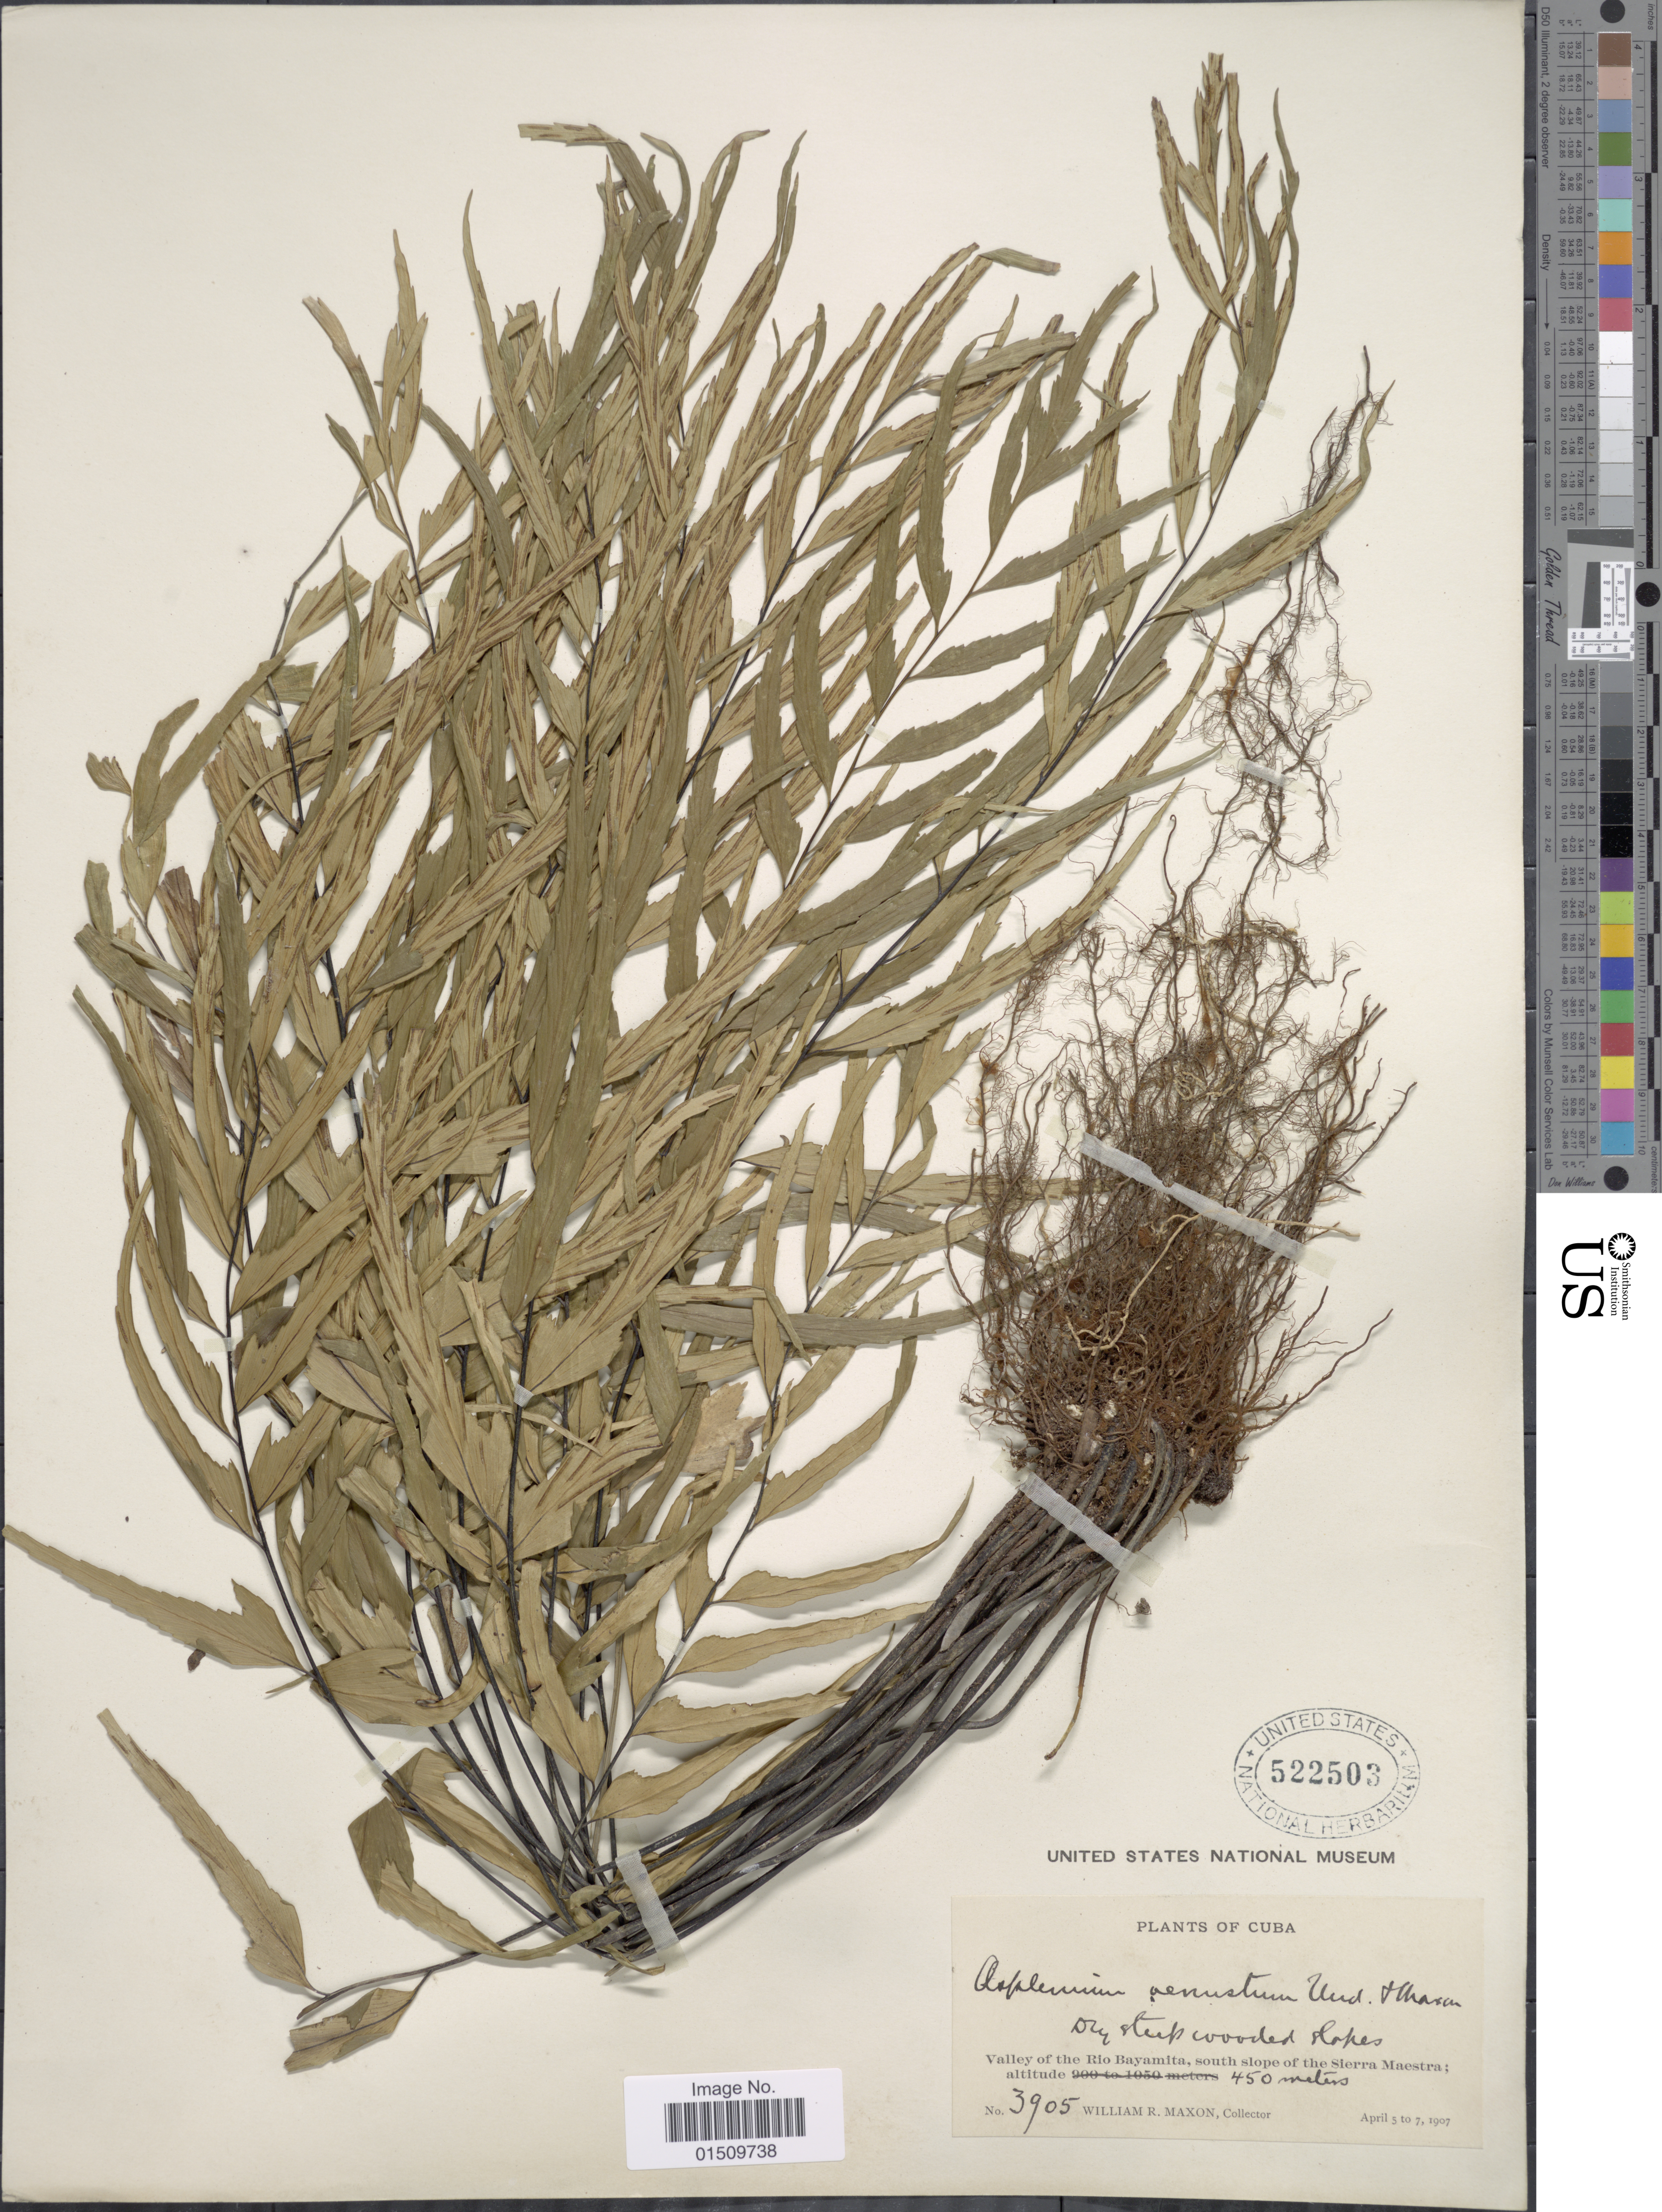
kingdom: Plantae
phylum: Tracheophyta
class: Polypodiopsida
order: Polypodiales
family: Aspleniaceae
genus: Asplenium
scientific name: Asplenium venustum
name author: Underw. & Maxon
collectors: W. R. Maxon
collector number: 3905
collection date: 1907-04-05/1907-05-07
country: Cuba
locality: Cuba, Valley of the Rio Bayamita, south slope of the Sierra Maestra.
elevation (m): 450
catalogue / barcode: US 522503